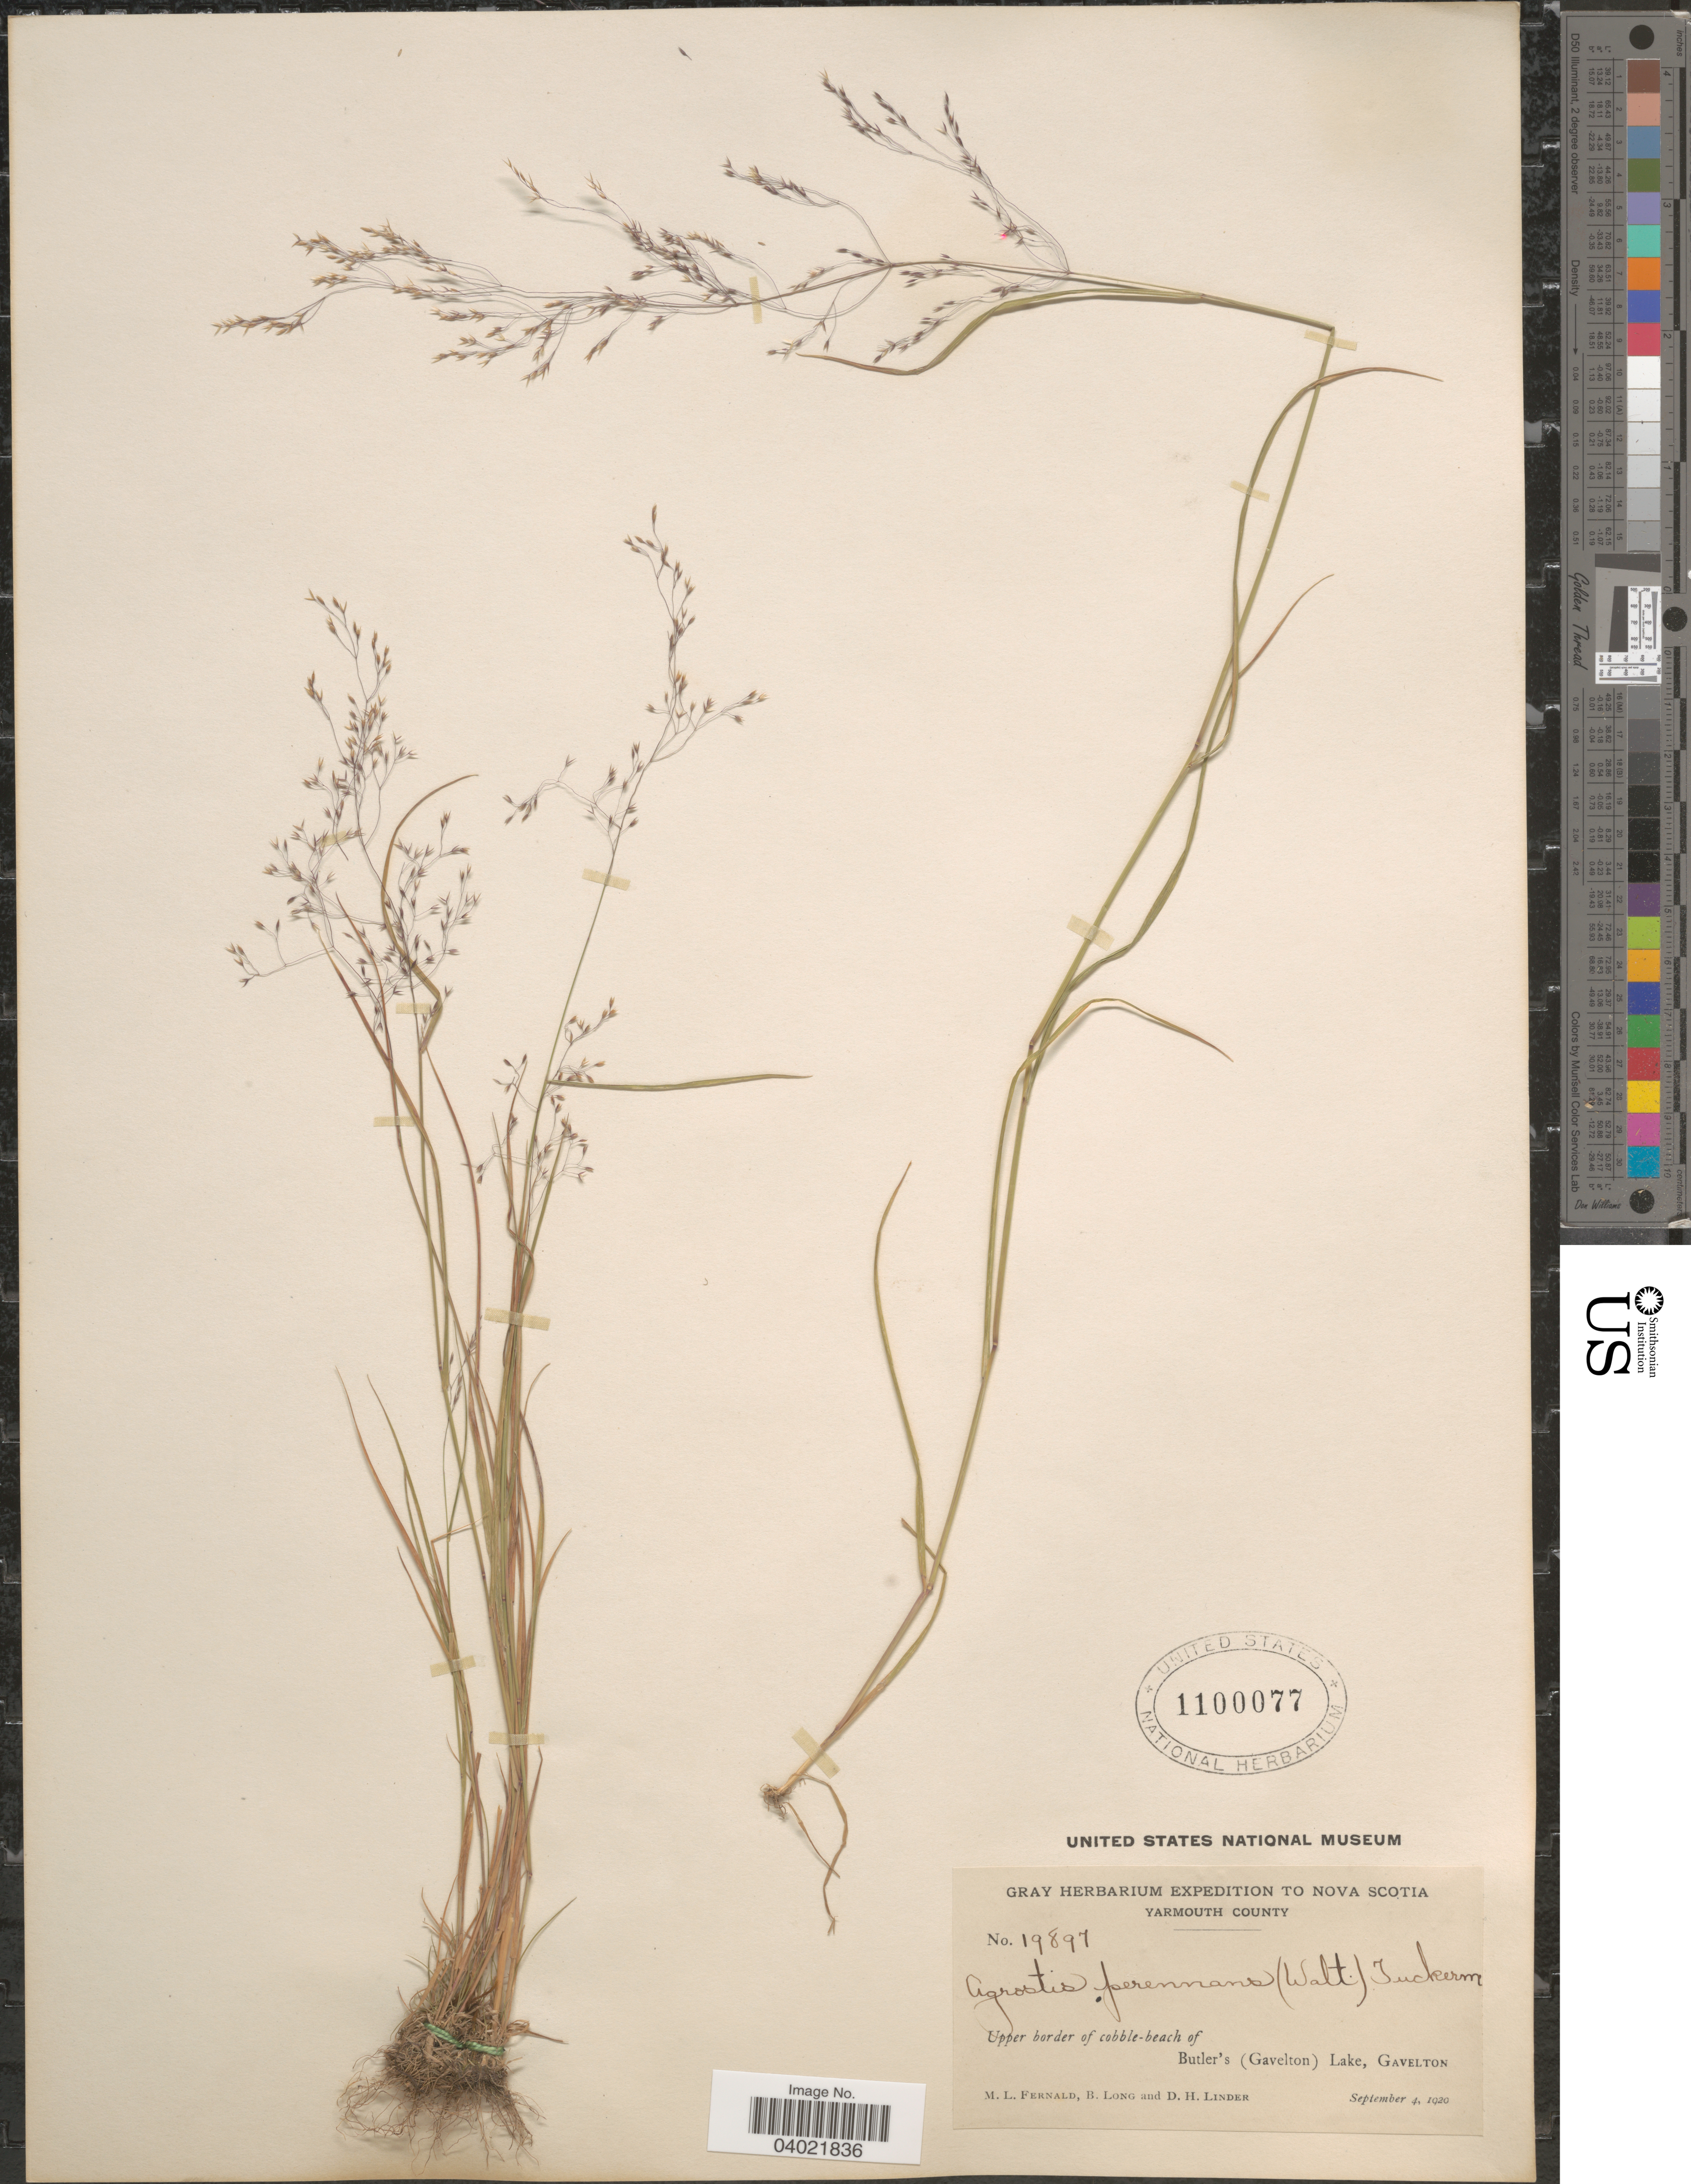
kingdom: Plantae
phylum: Tracheophyta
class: Liliopsida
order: Poales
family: Poaceae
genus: Agrostis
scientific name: Agrostis perennans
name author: (Walter) Tuck.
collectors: M. L. Fernald, B. Long & D. Linder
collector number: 19897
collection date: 1920-09-04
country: Canada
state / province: Nova Scotia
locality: Yarmouth County. Upper border of cobble-beach of Butler's (Gavelton) Lake, Gavelton.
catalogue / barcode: US 1100077